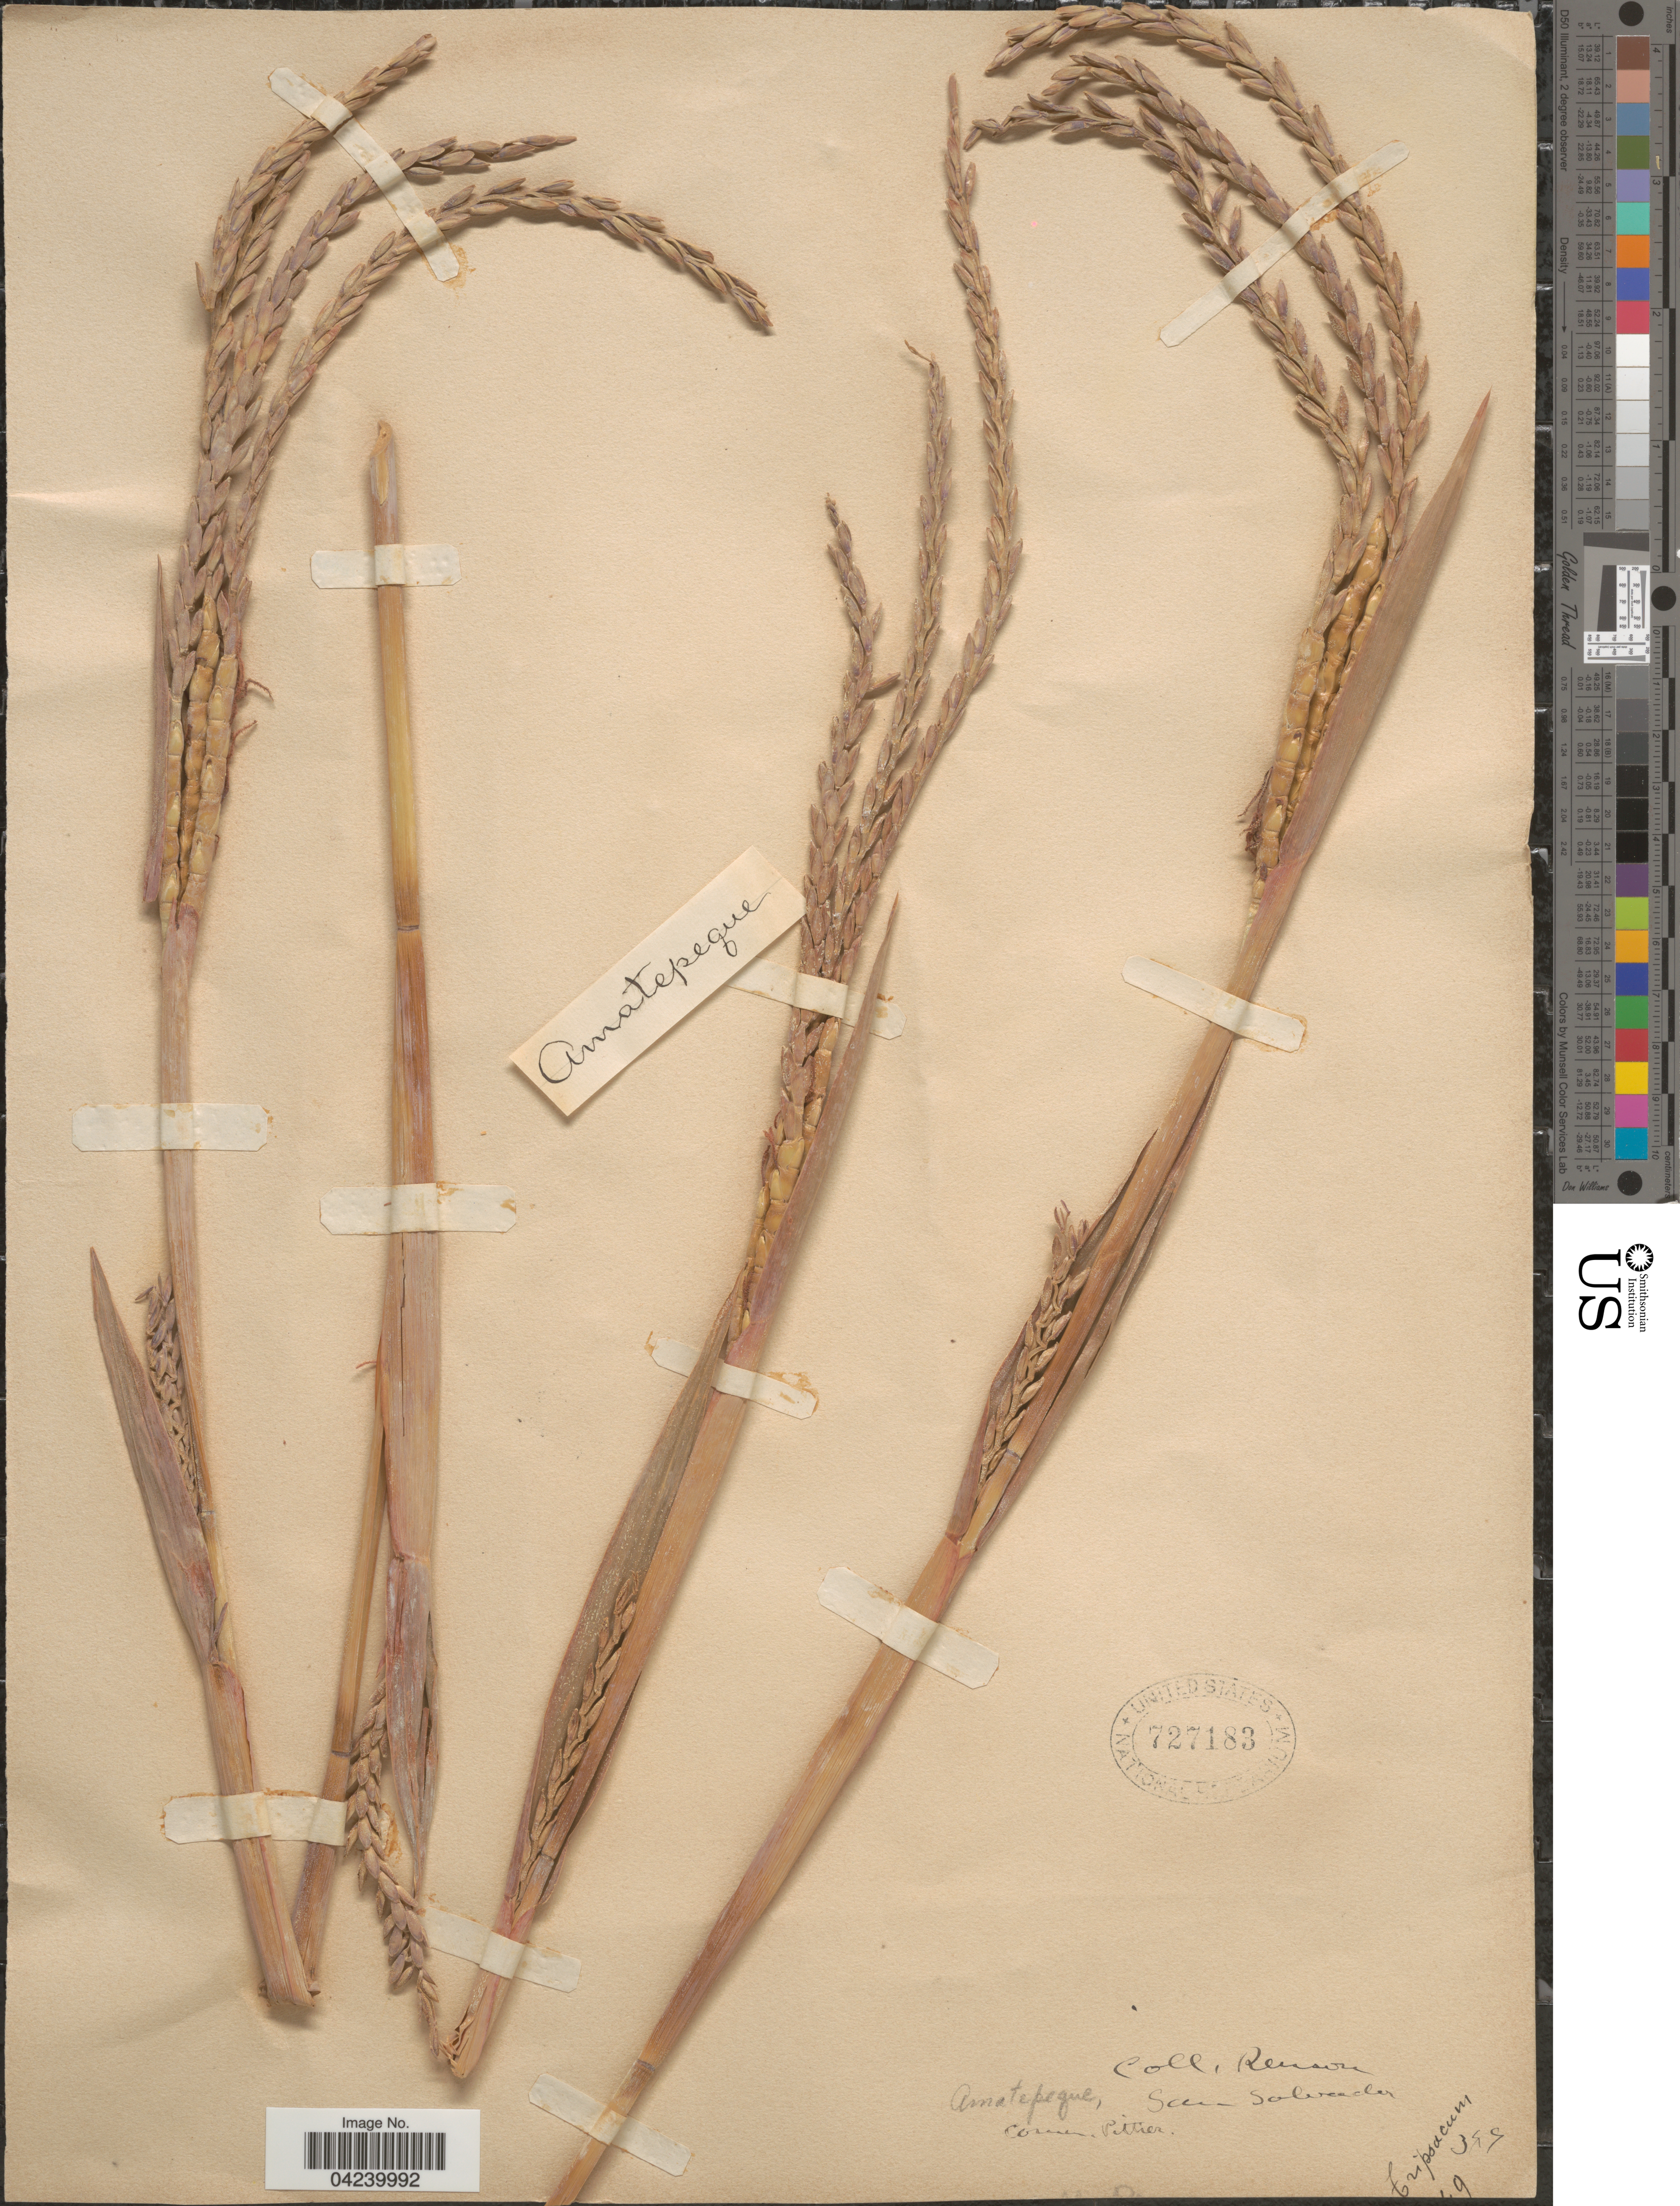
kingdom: Plantae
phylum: Tracheophyta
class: Liliopsida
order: Poales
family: Poaceae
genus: Tripsacum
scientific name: Tripsacum laxum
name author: Nash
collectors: Renson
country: El Salvador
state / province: San Salvador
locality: Amatepeque.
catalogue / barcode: US 727183